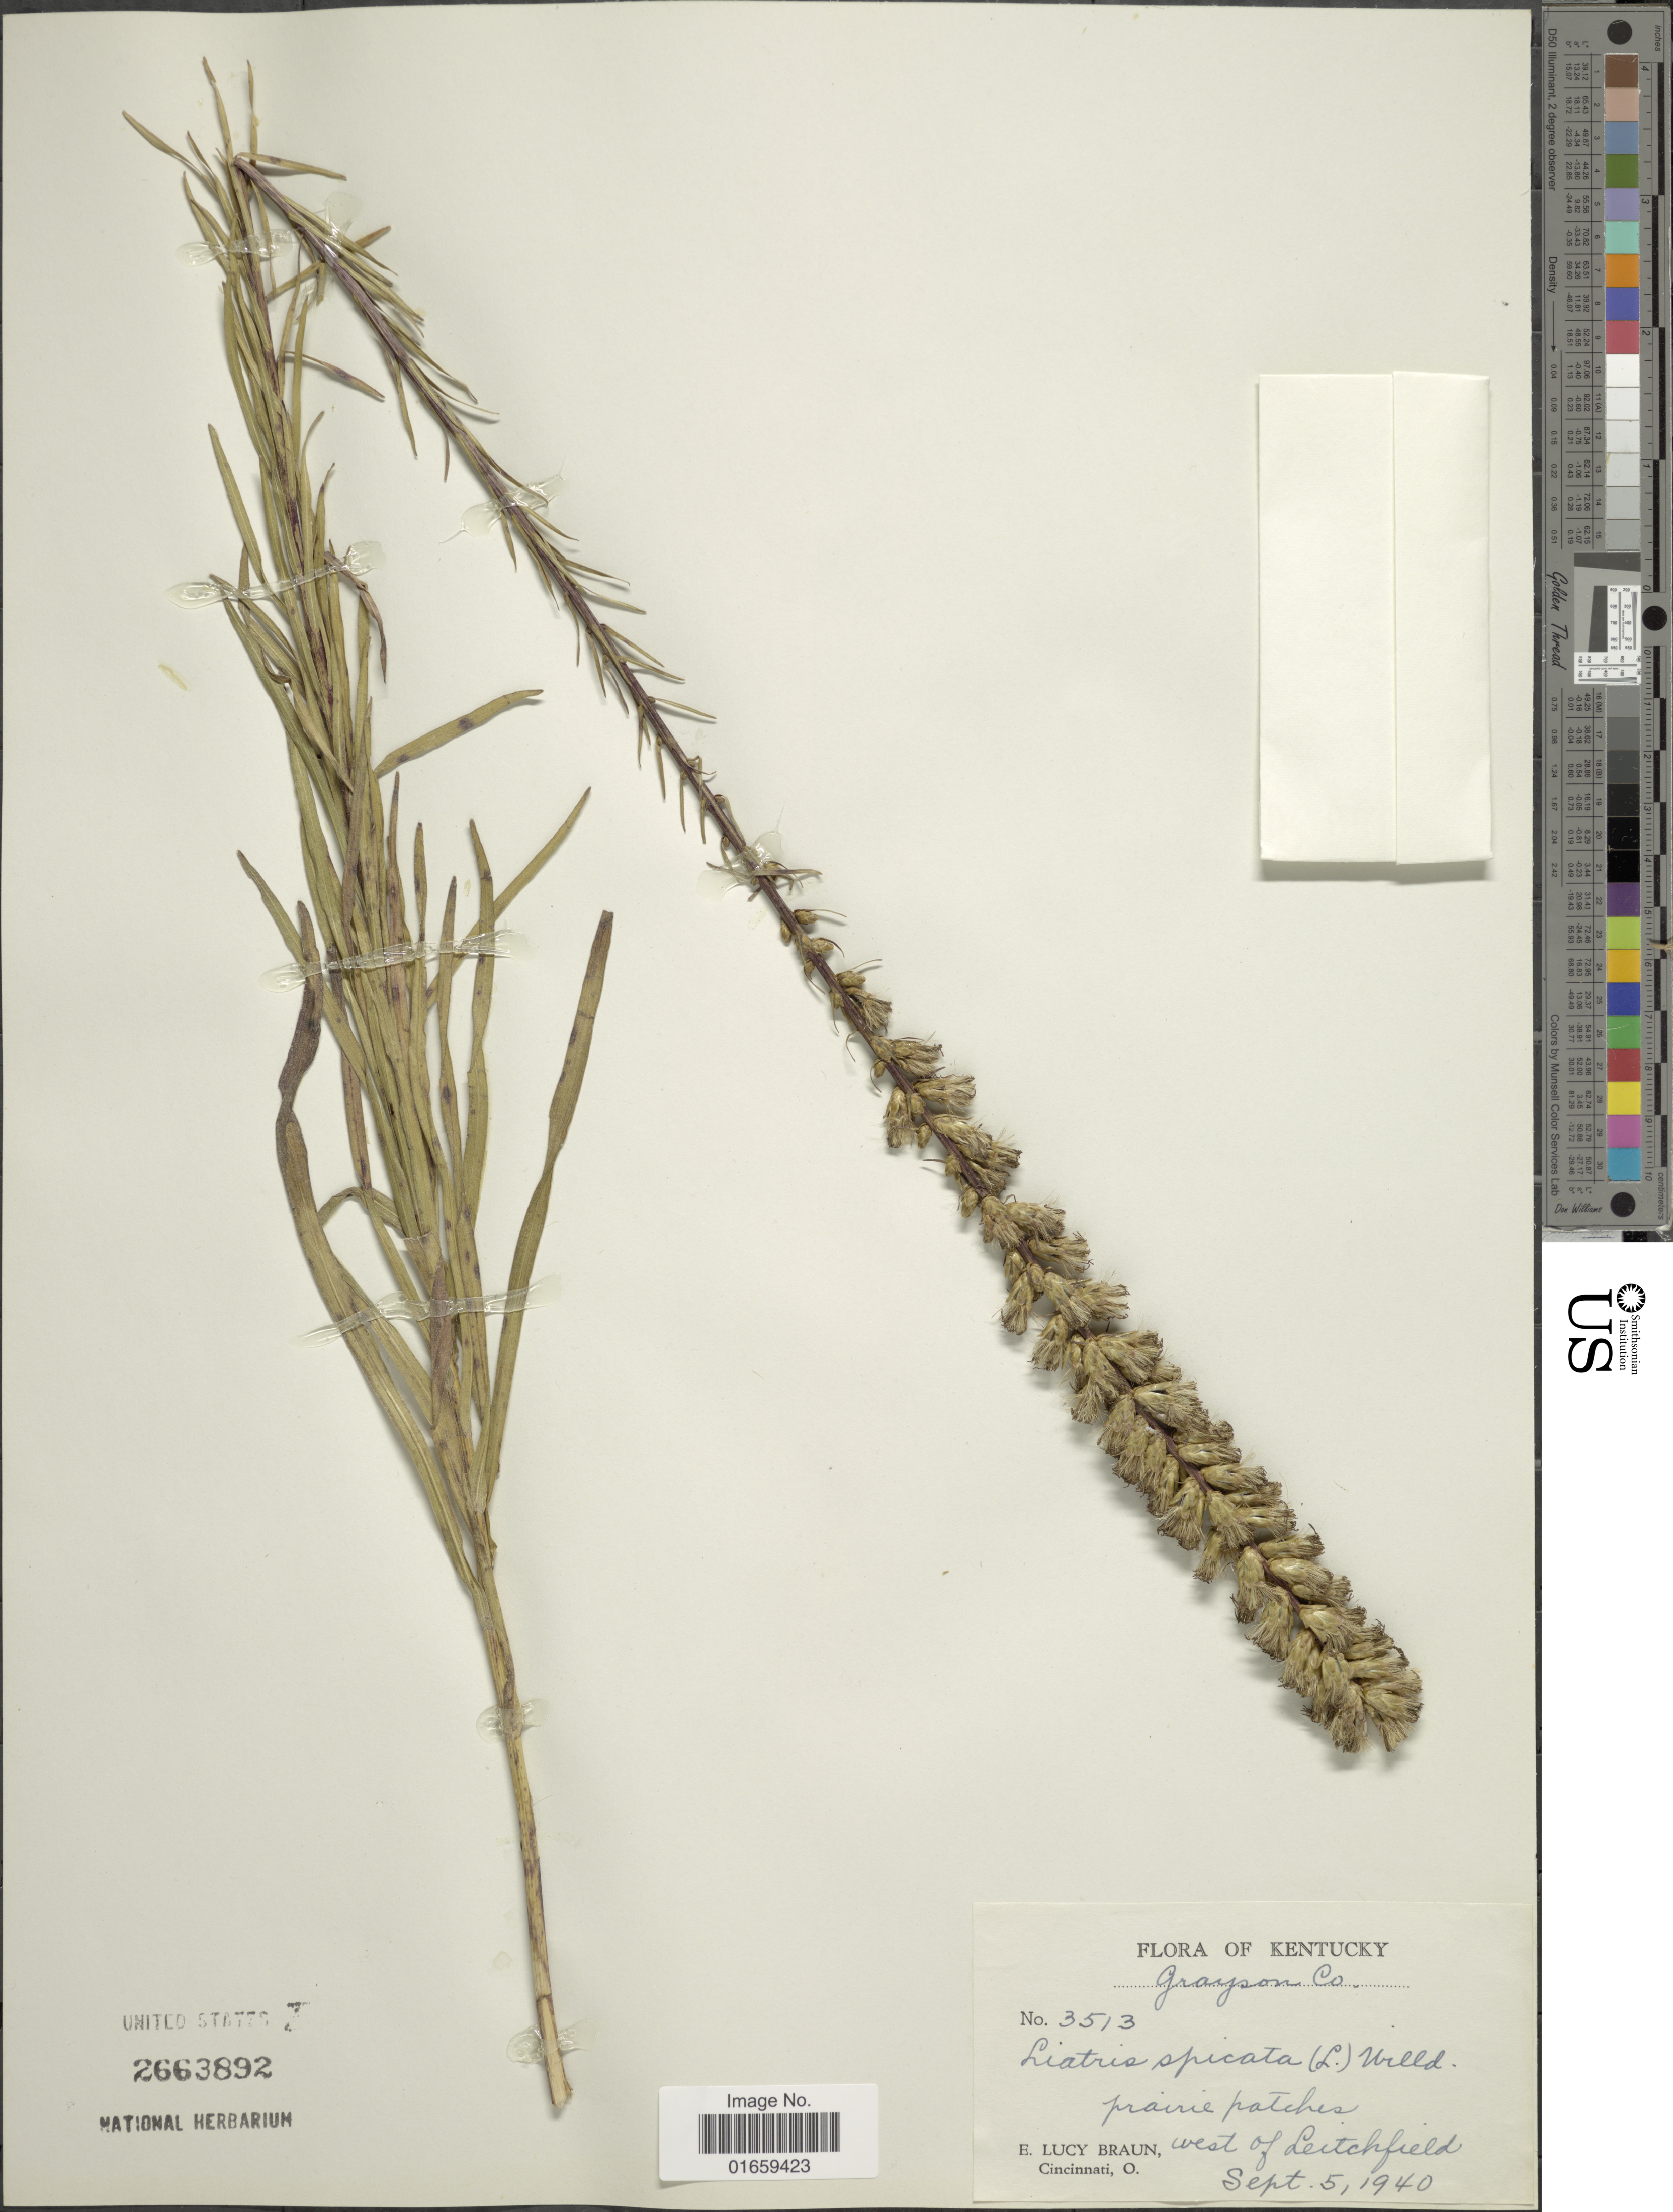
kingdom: Plantae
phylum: Tracheophyta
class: Magnoliopsida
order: Asterales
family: Asteraceae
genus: Liatris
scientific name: Liatris spicata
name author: (L.) Willd.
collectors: E. L. Braun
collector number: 3513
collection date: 1940-09-05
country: United States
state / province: Kentucky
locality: West of Leitchfield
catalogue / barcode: US 2663892